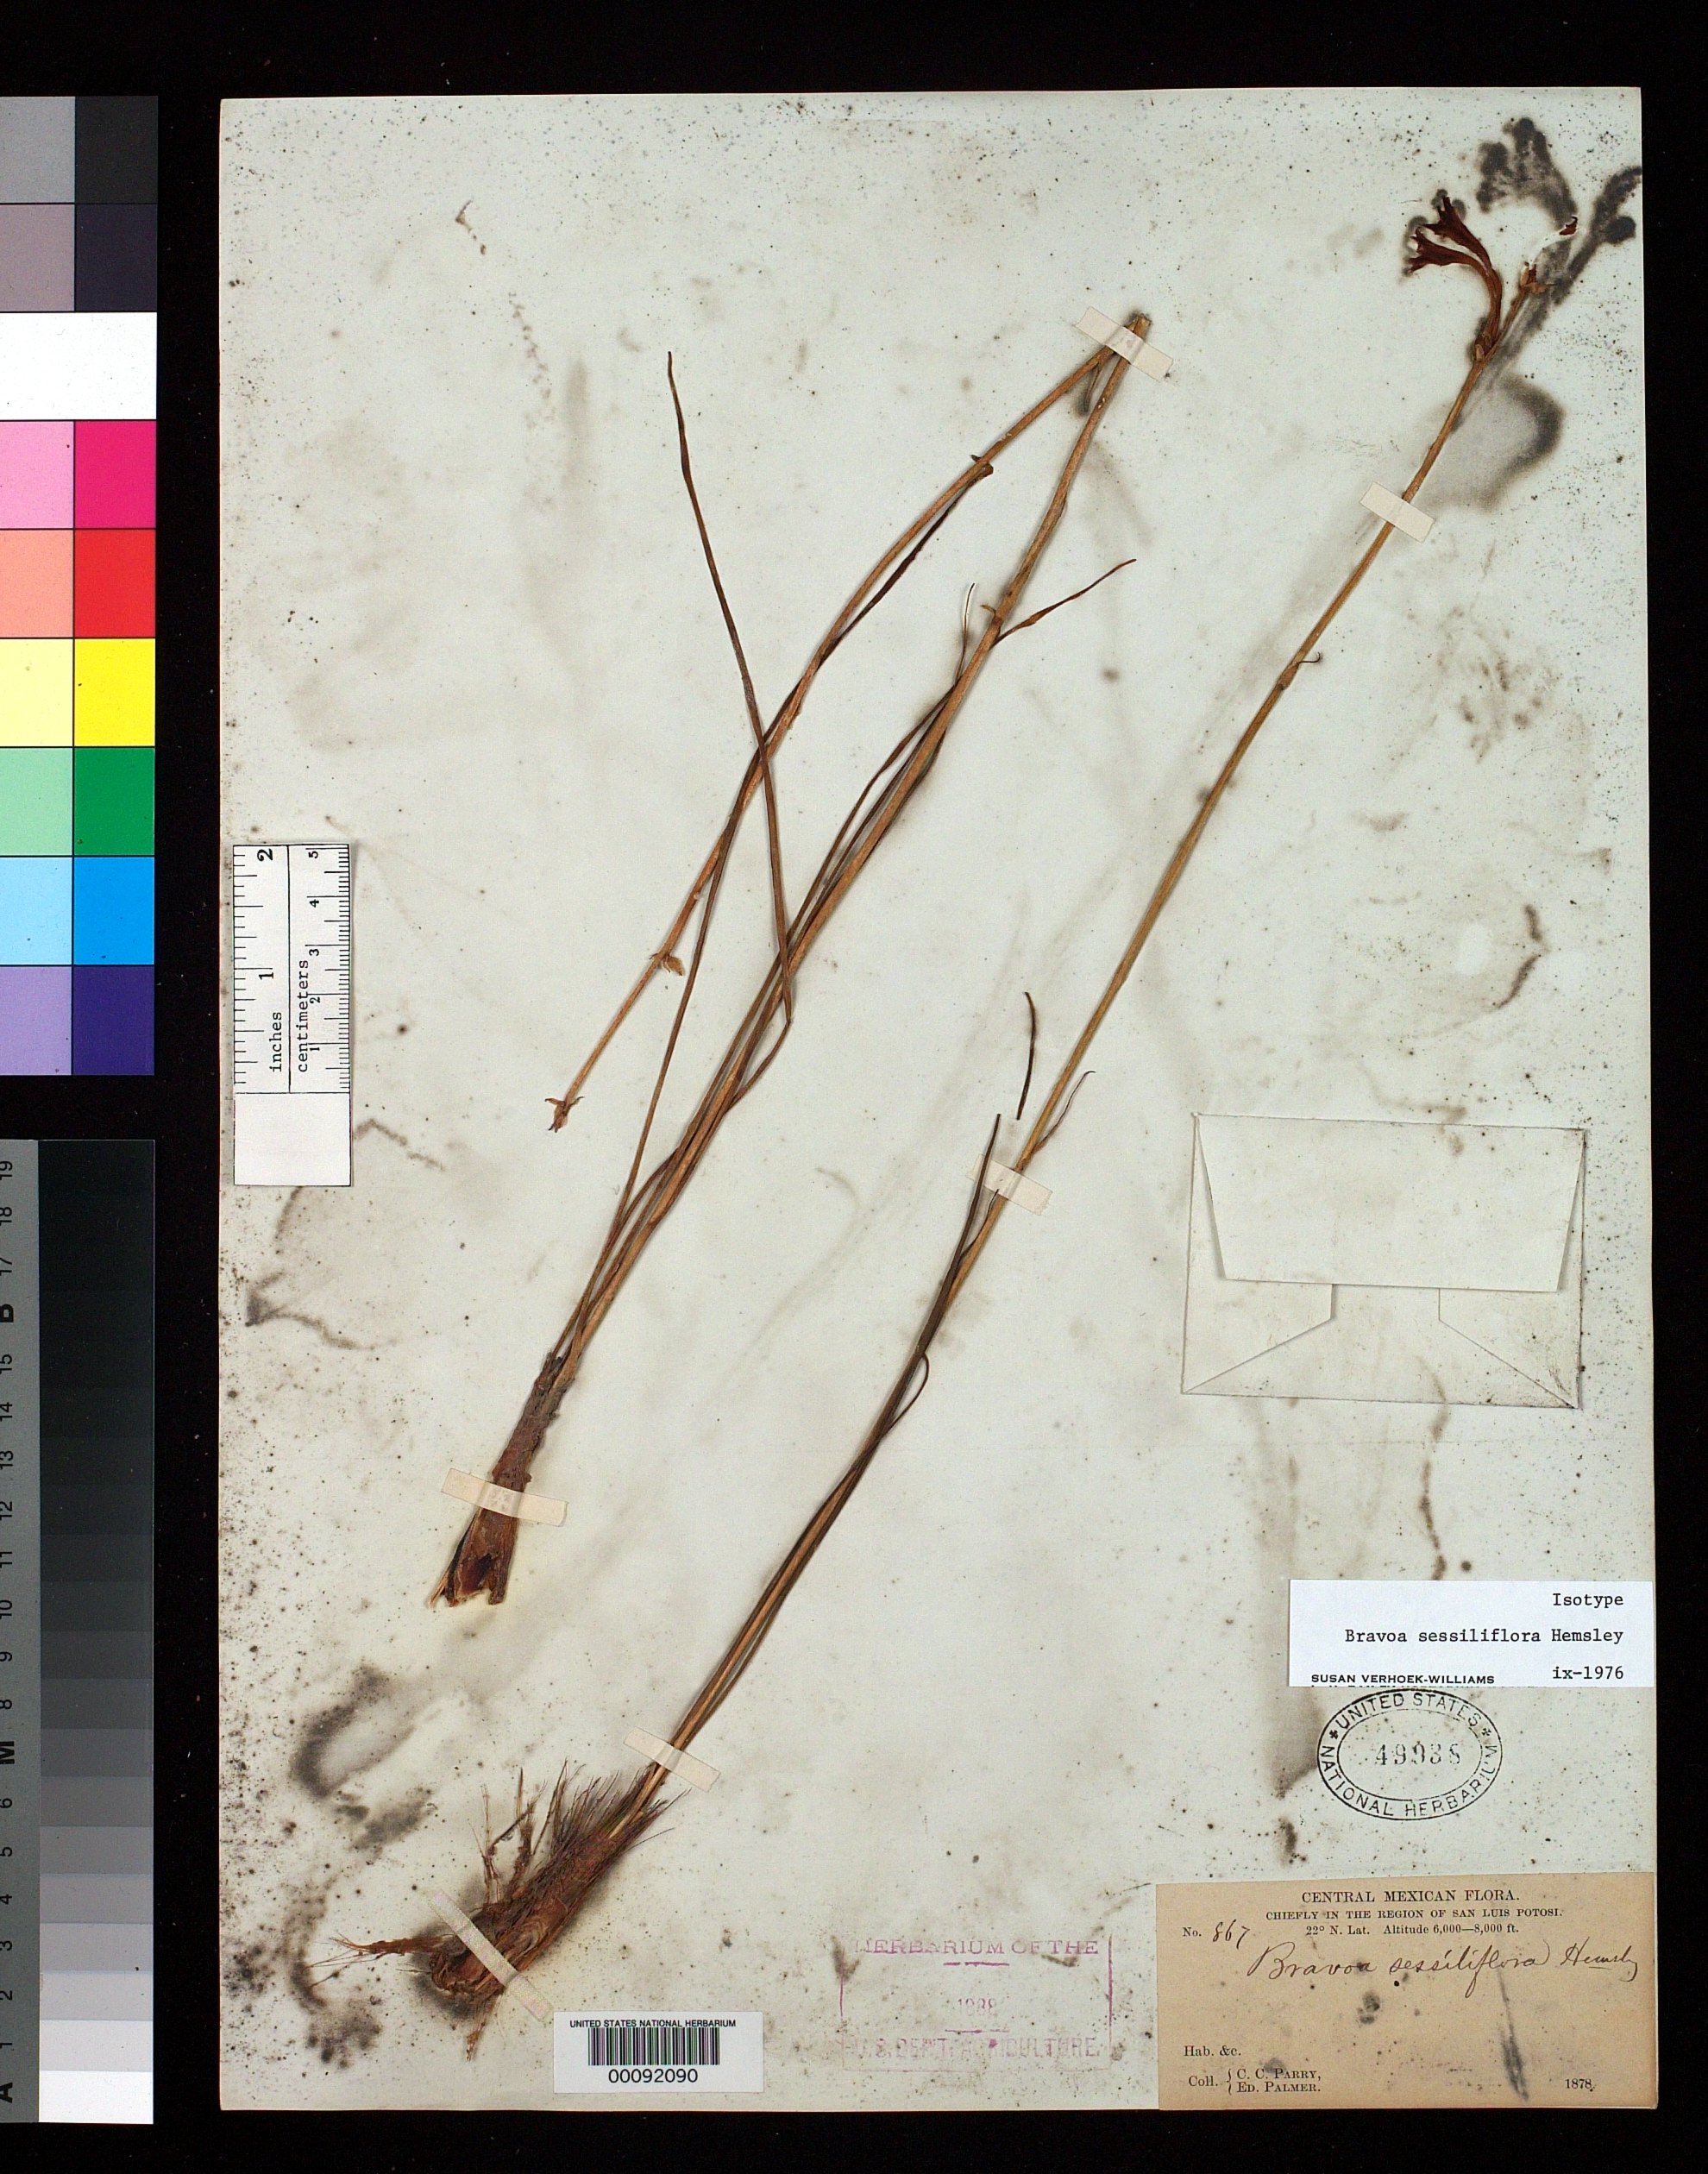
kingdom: Plantae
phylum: Tracheophyta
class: Liliopsida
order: Asparagales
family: Asparagaceae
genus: Bravoa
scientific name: Bravoa sessiliflora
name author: Hemsl.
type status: Isotype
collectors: C. C. Parry & E. Palmer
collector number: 867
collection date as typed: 1878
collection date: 1878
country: Mexico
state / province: San Luis Potosi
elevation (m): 1829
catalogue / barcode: US 49938